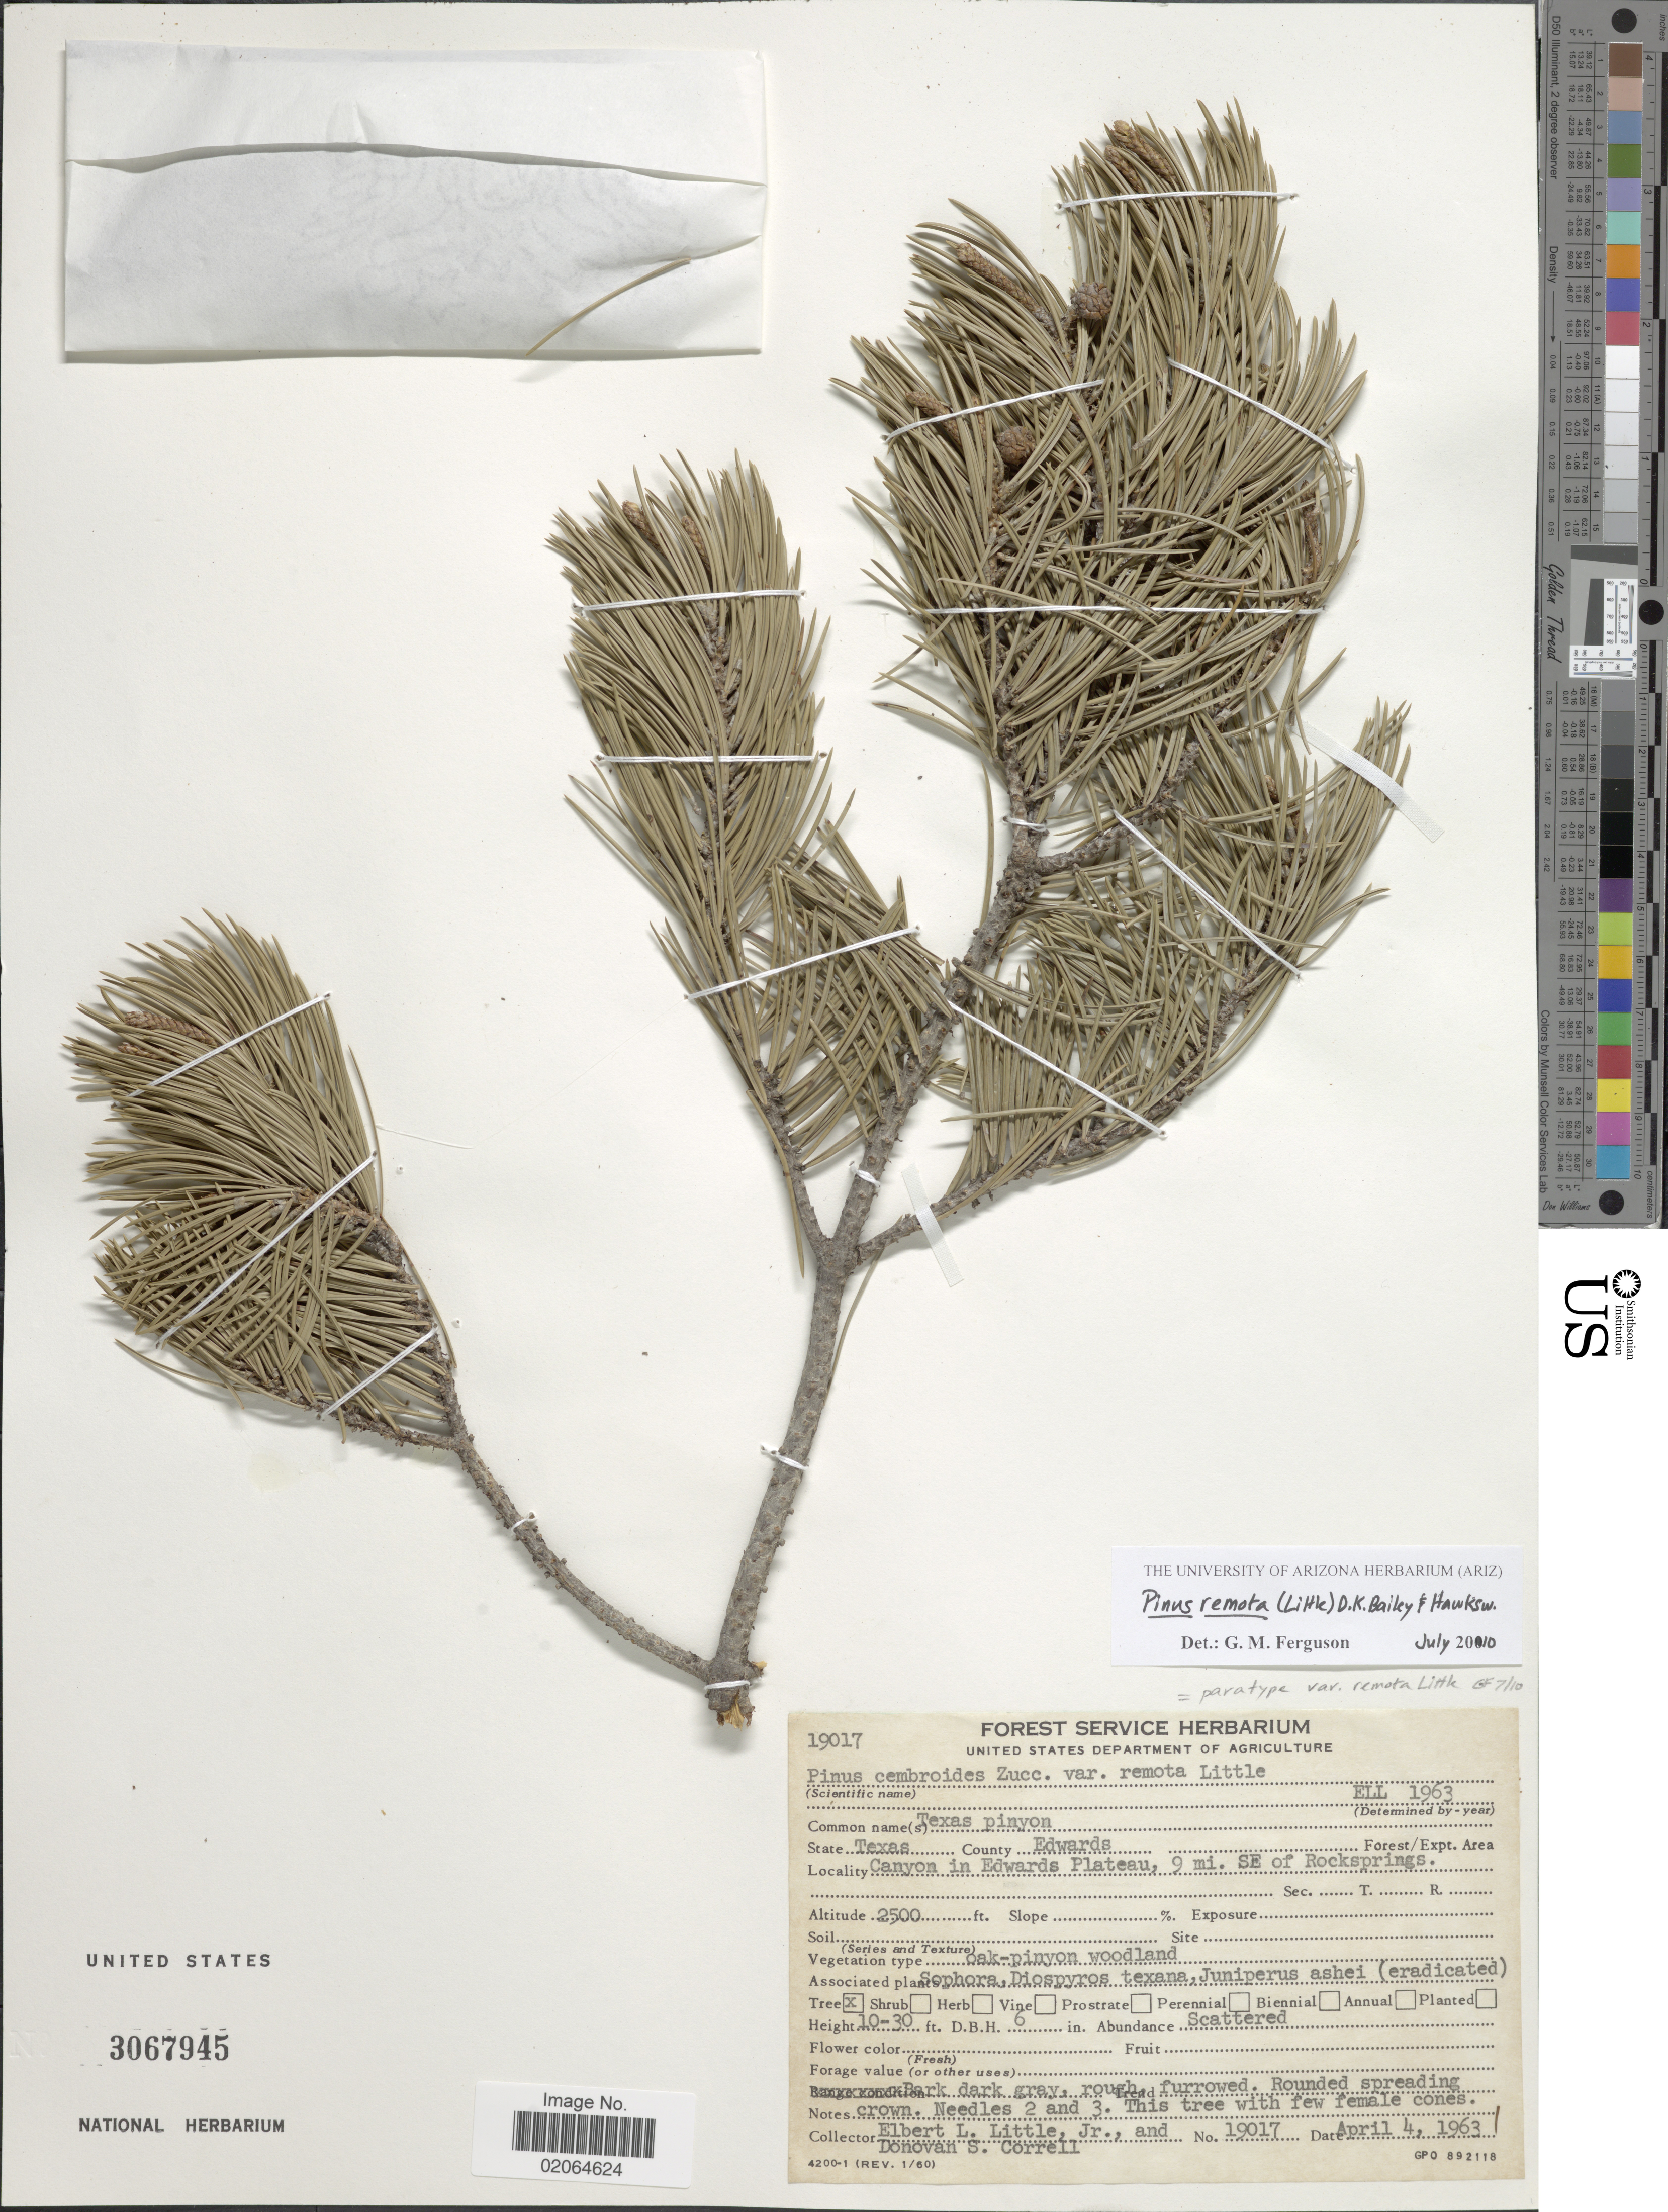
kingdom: Plantae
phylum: Tracheophyta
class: Pinopsida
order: Pinales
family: Pinaceae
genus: Pinus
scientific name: Pinus remota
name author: (Little) D.K. Bailey & D. Hawksw.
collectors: E. L. Little & D. S. Correll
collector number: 19017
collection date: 1963-04-04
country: United States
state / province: Texas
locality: State Texas, County Edwards, Canyon in Edwards Plateau, 9 mi. SE of Rocksprings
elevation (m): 762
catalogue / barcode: US 3067945